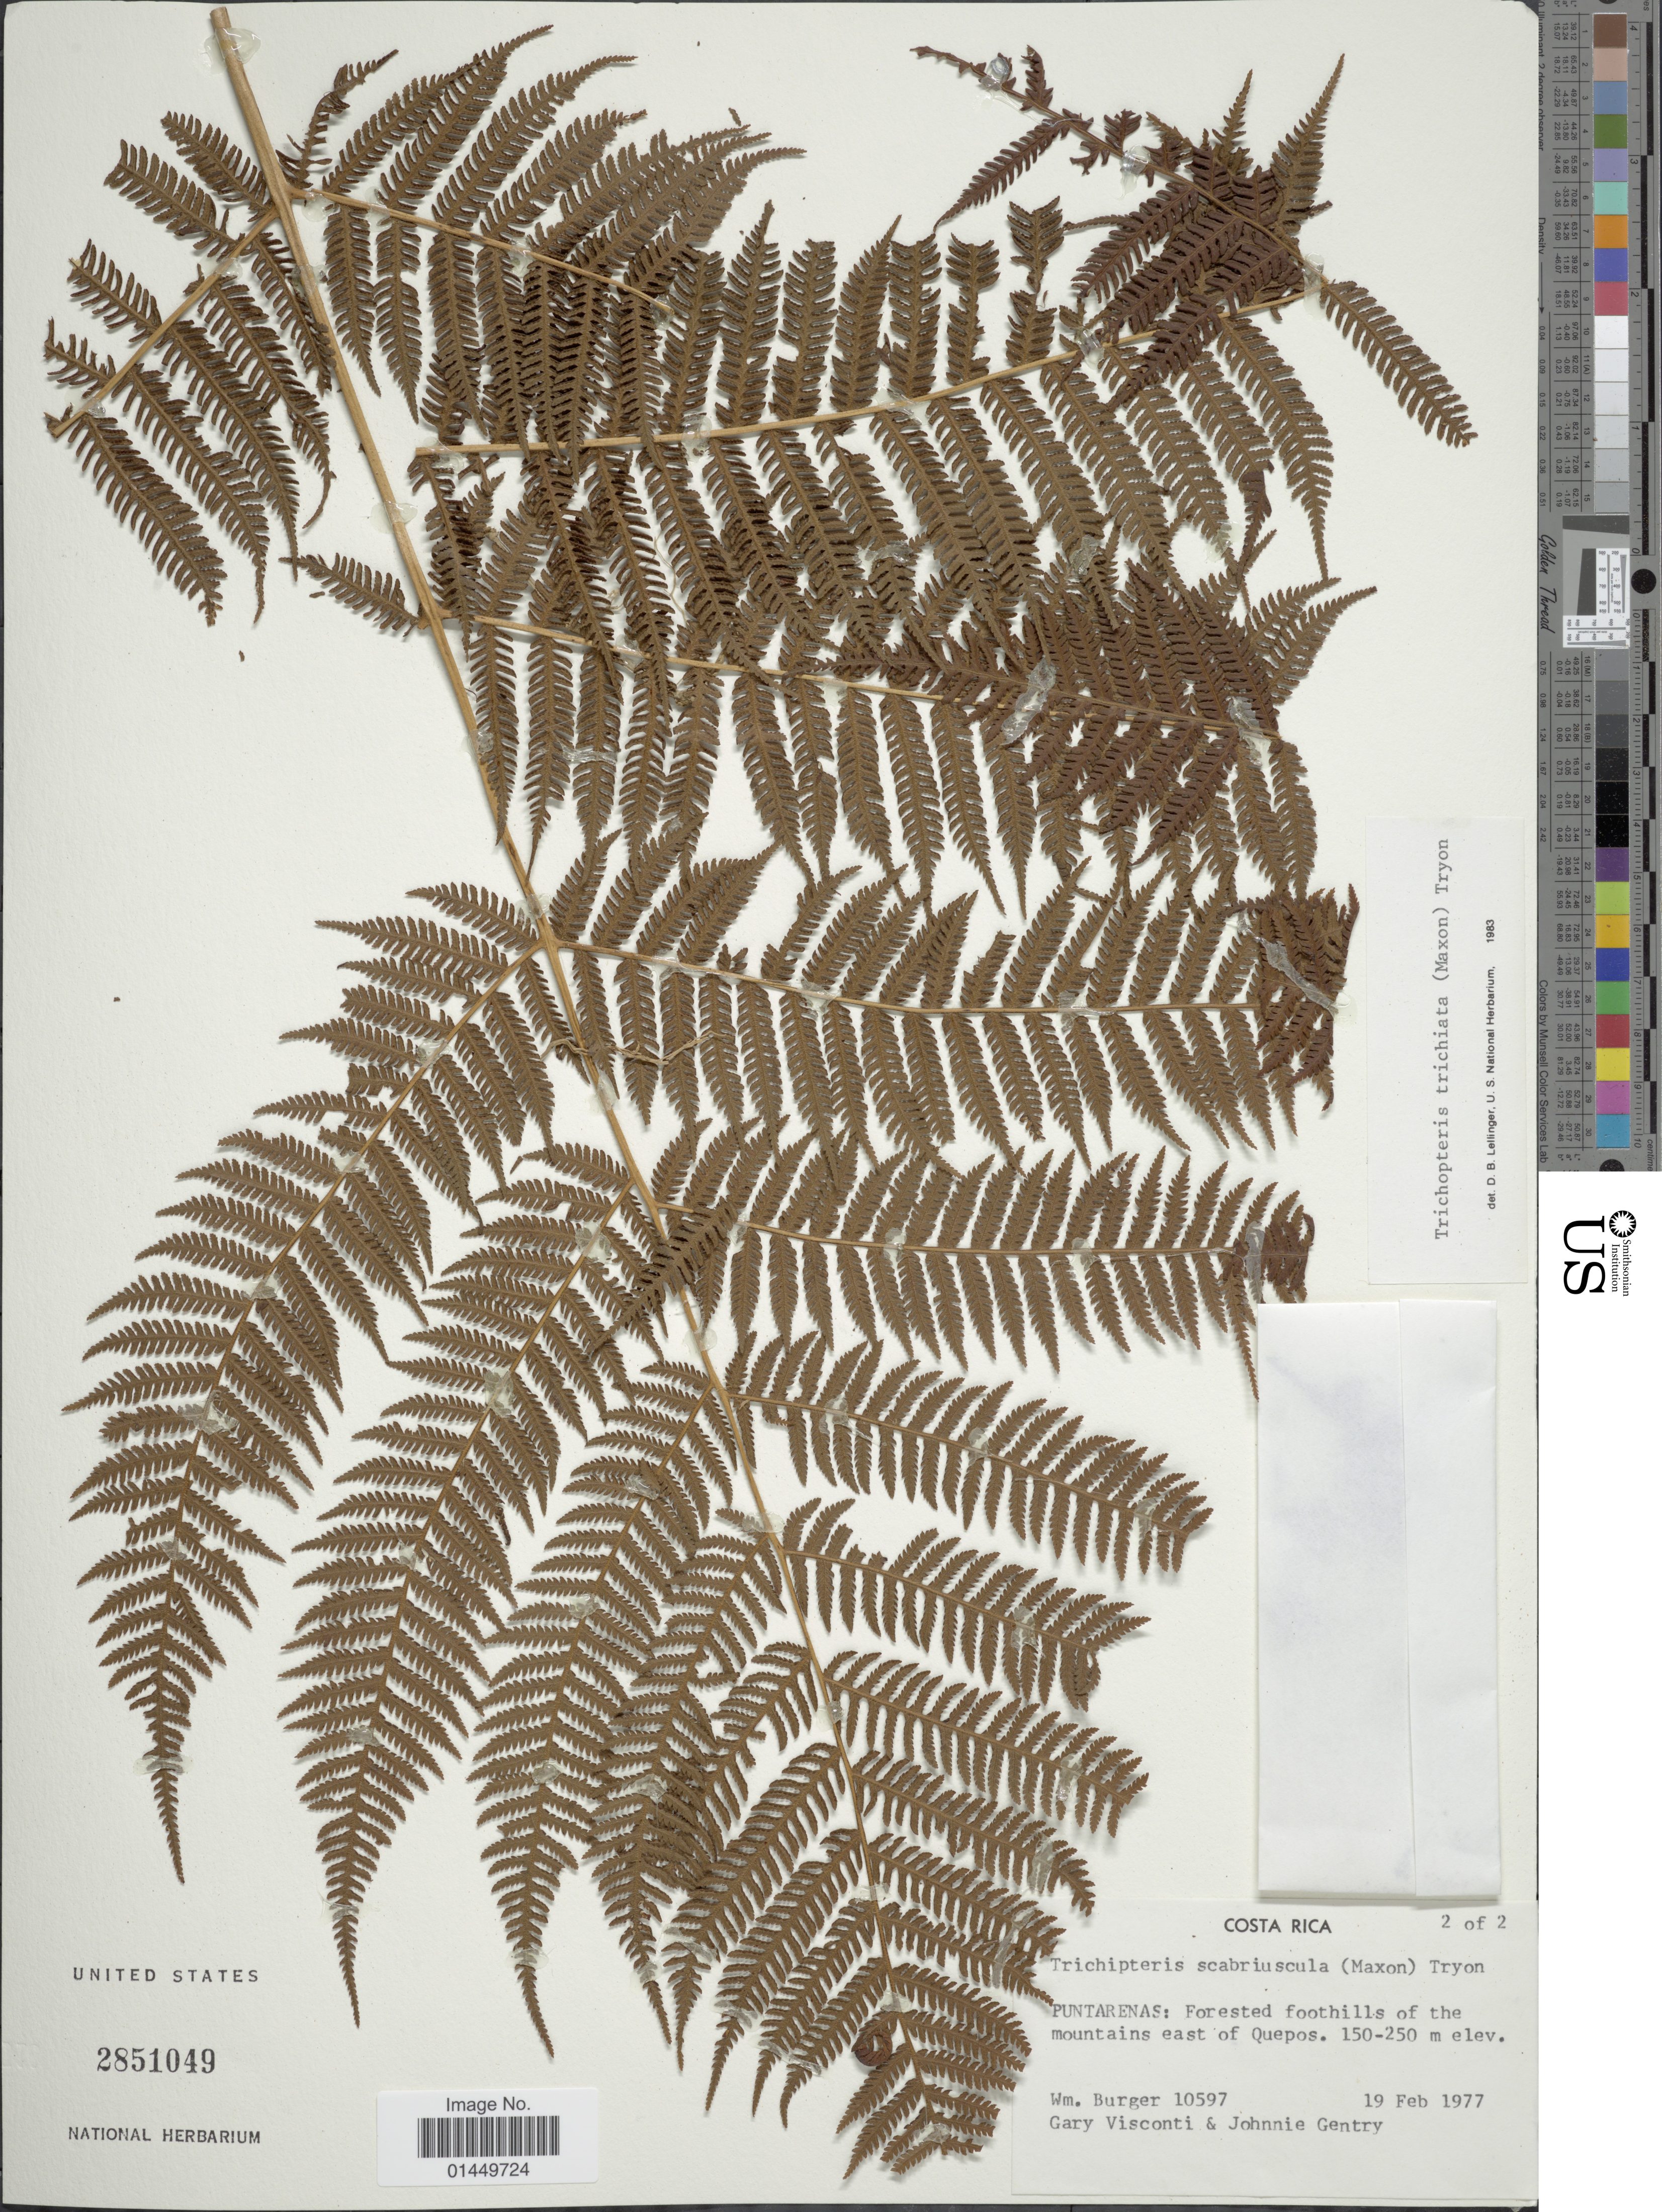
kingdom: Plantae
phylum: Tracheophyta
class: Polypodiopsida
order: Cyatheales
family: Cyatheaceae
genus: Cyathea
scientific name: Cyathea trichiata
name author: (Maxon) Domin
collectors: W. Burger, G. Visconti & J. L. Gentry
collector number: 10597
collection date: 1977-02-19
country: Costa Rica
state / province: Puntarenas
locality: Puntarenas: Forested foothills of the mountains east of Quepos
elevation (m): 150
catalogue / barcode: US 2851049